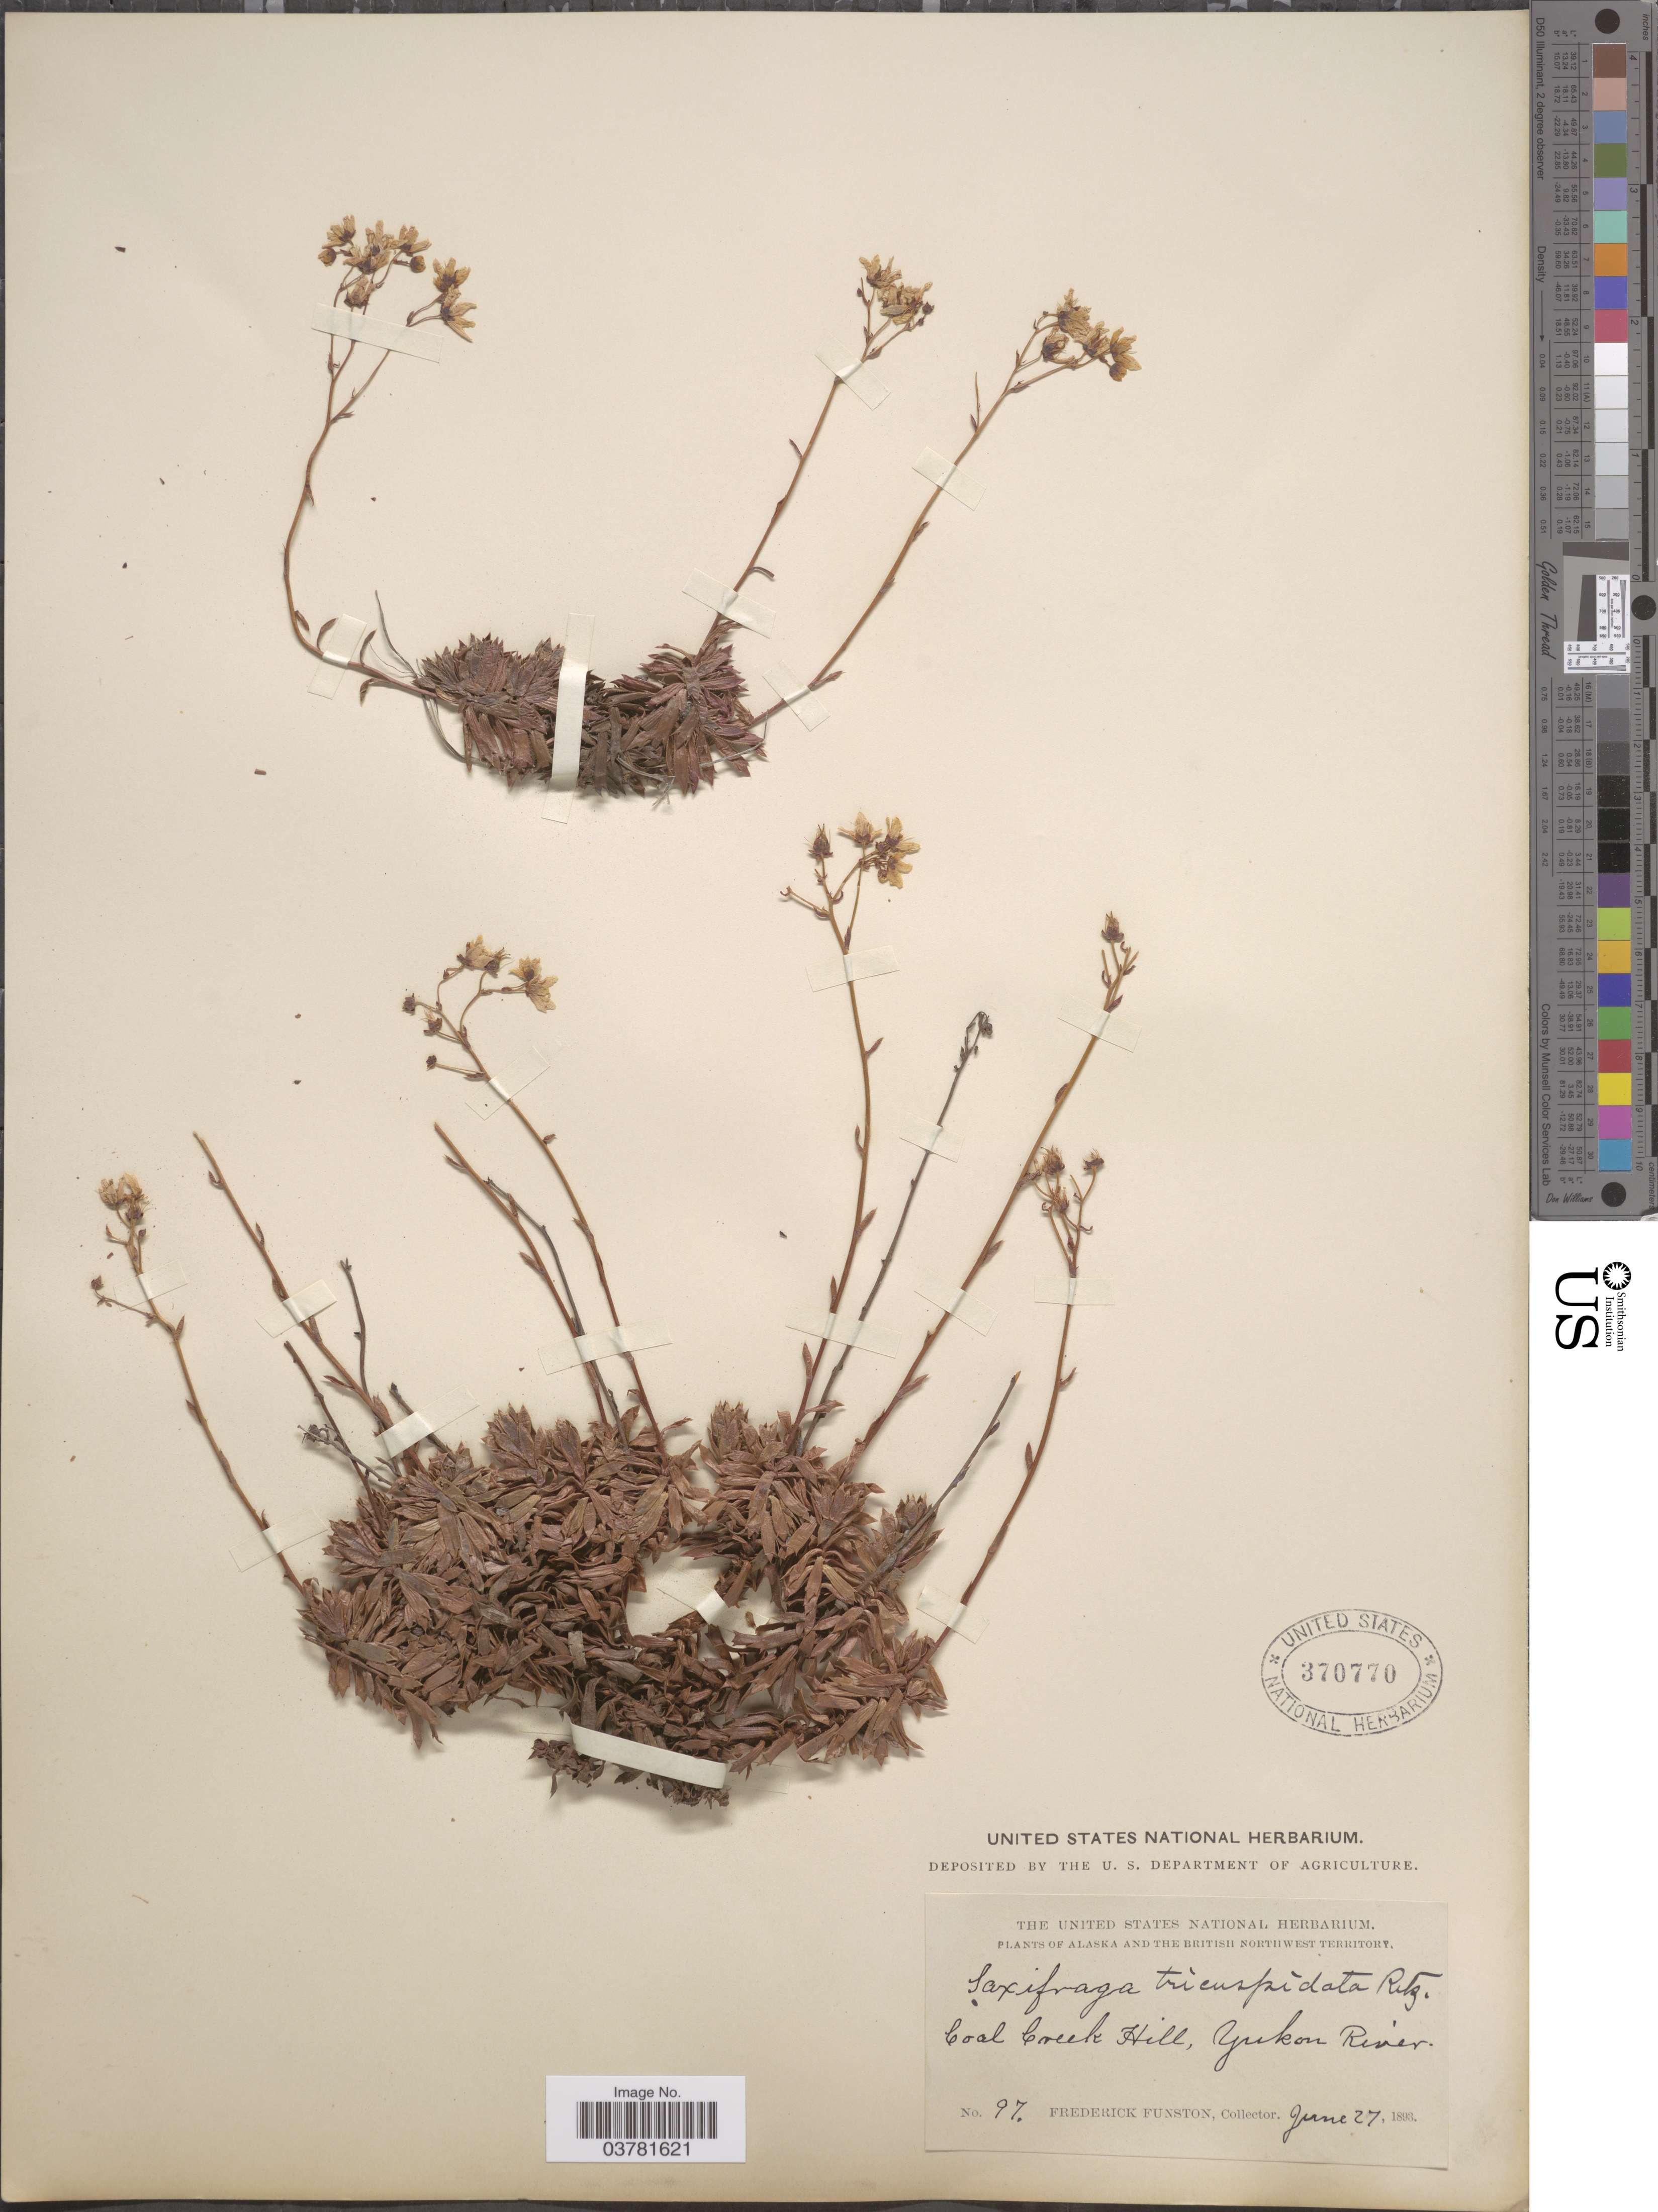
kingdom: Plantae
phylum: Tracheophyta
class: Magnoliopsida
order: Saxifragales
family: Saxifragaceae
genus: Saxifraga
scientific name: Saxifraga tricuspidata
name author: Rottb.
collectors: F. Funston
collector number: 97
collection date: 1893-06-27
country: United States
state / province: Alaska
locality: The British Northwest Territory. Coal Creek Hill, Yukon River.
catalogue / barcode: US 370770